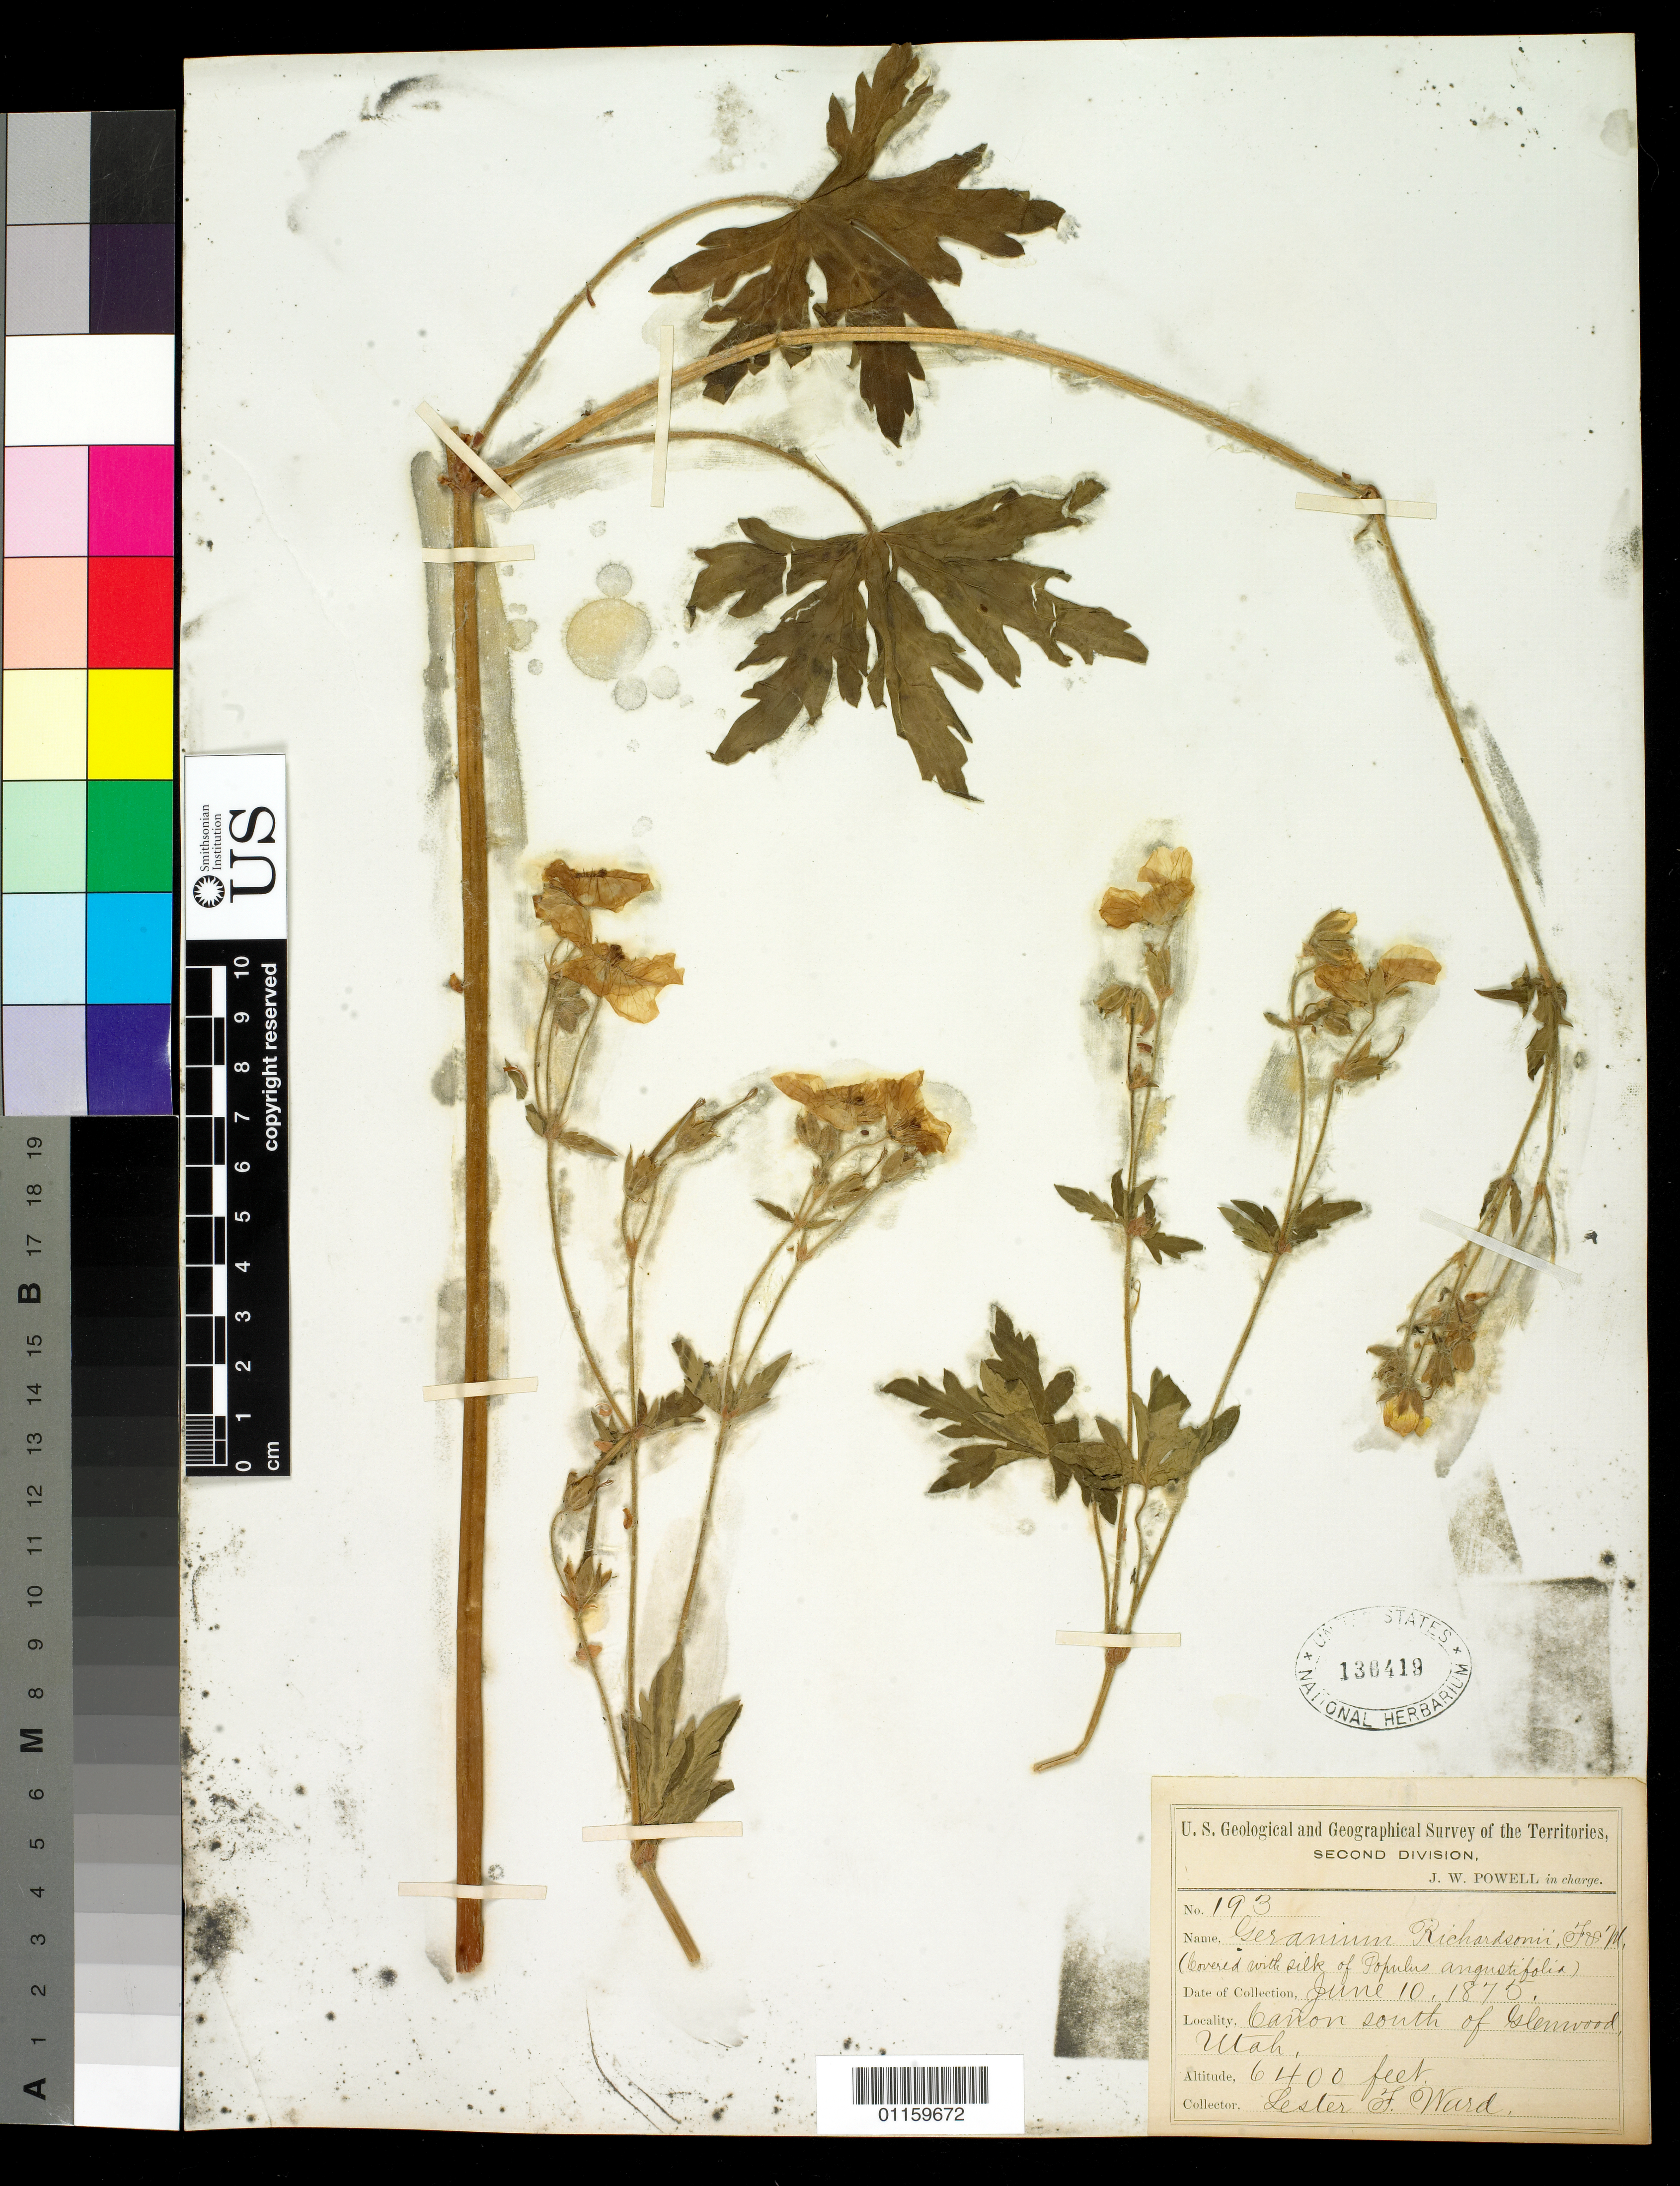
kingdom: Plantae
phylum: Tracheophyta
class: Magnoliopsida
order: Geraniales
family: Geraniaceae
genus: Geranium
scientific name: Geranium richardsonii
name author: Fisch. & Trautv.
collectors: L. F. Ward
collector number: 193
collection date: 1875-06-10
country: United States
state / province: Utah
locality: Canyon south of Glenwood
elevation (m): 1951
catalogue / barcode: US 136419